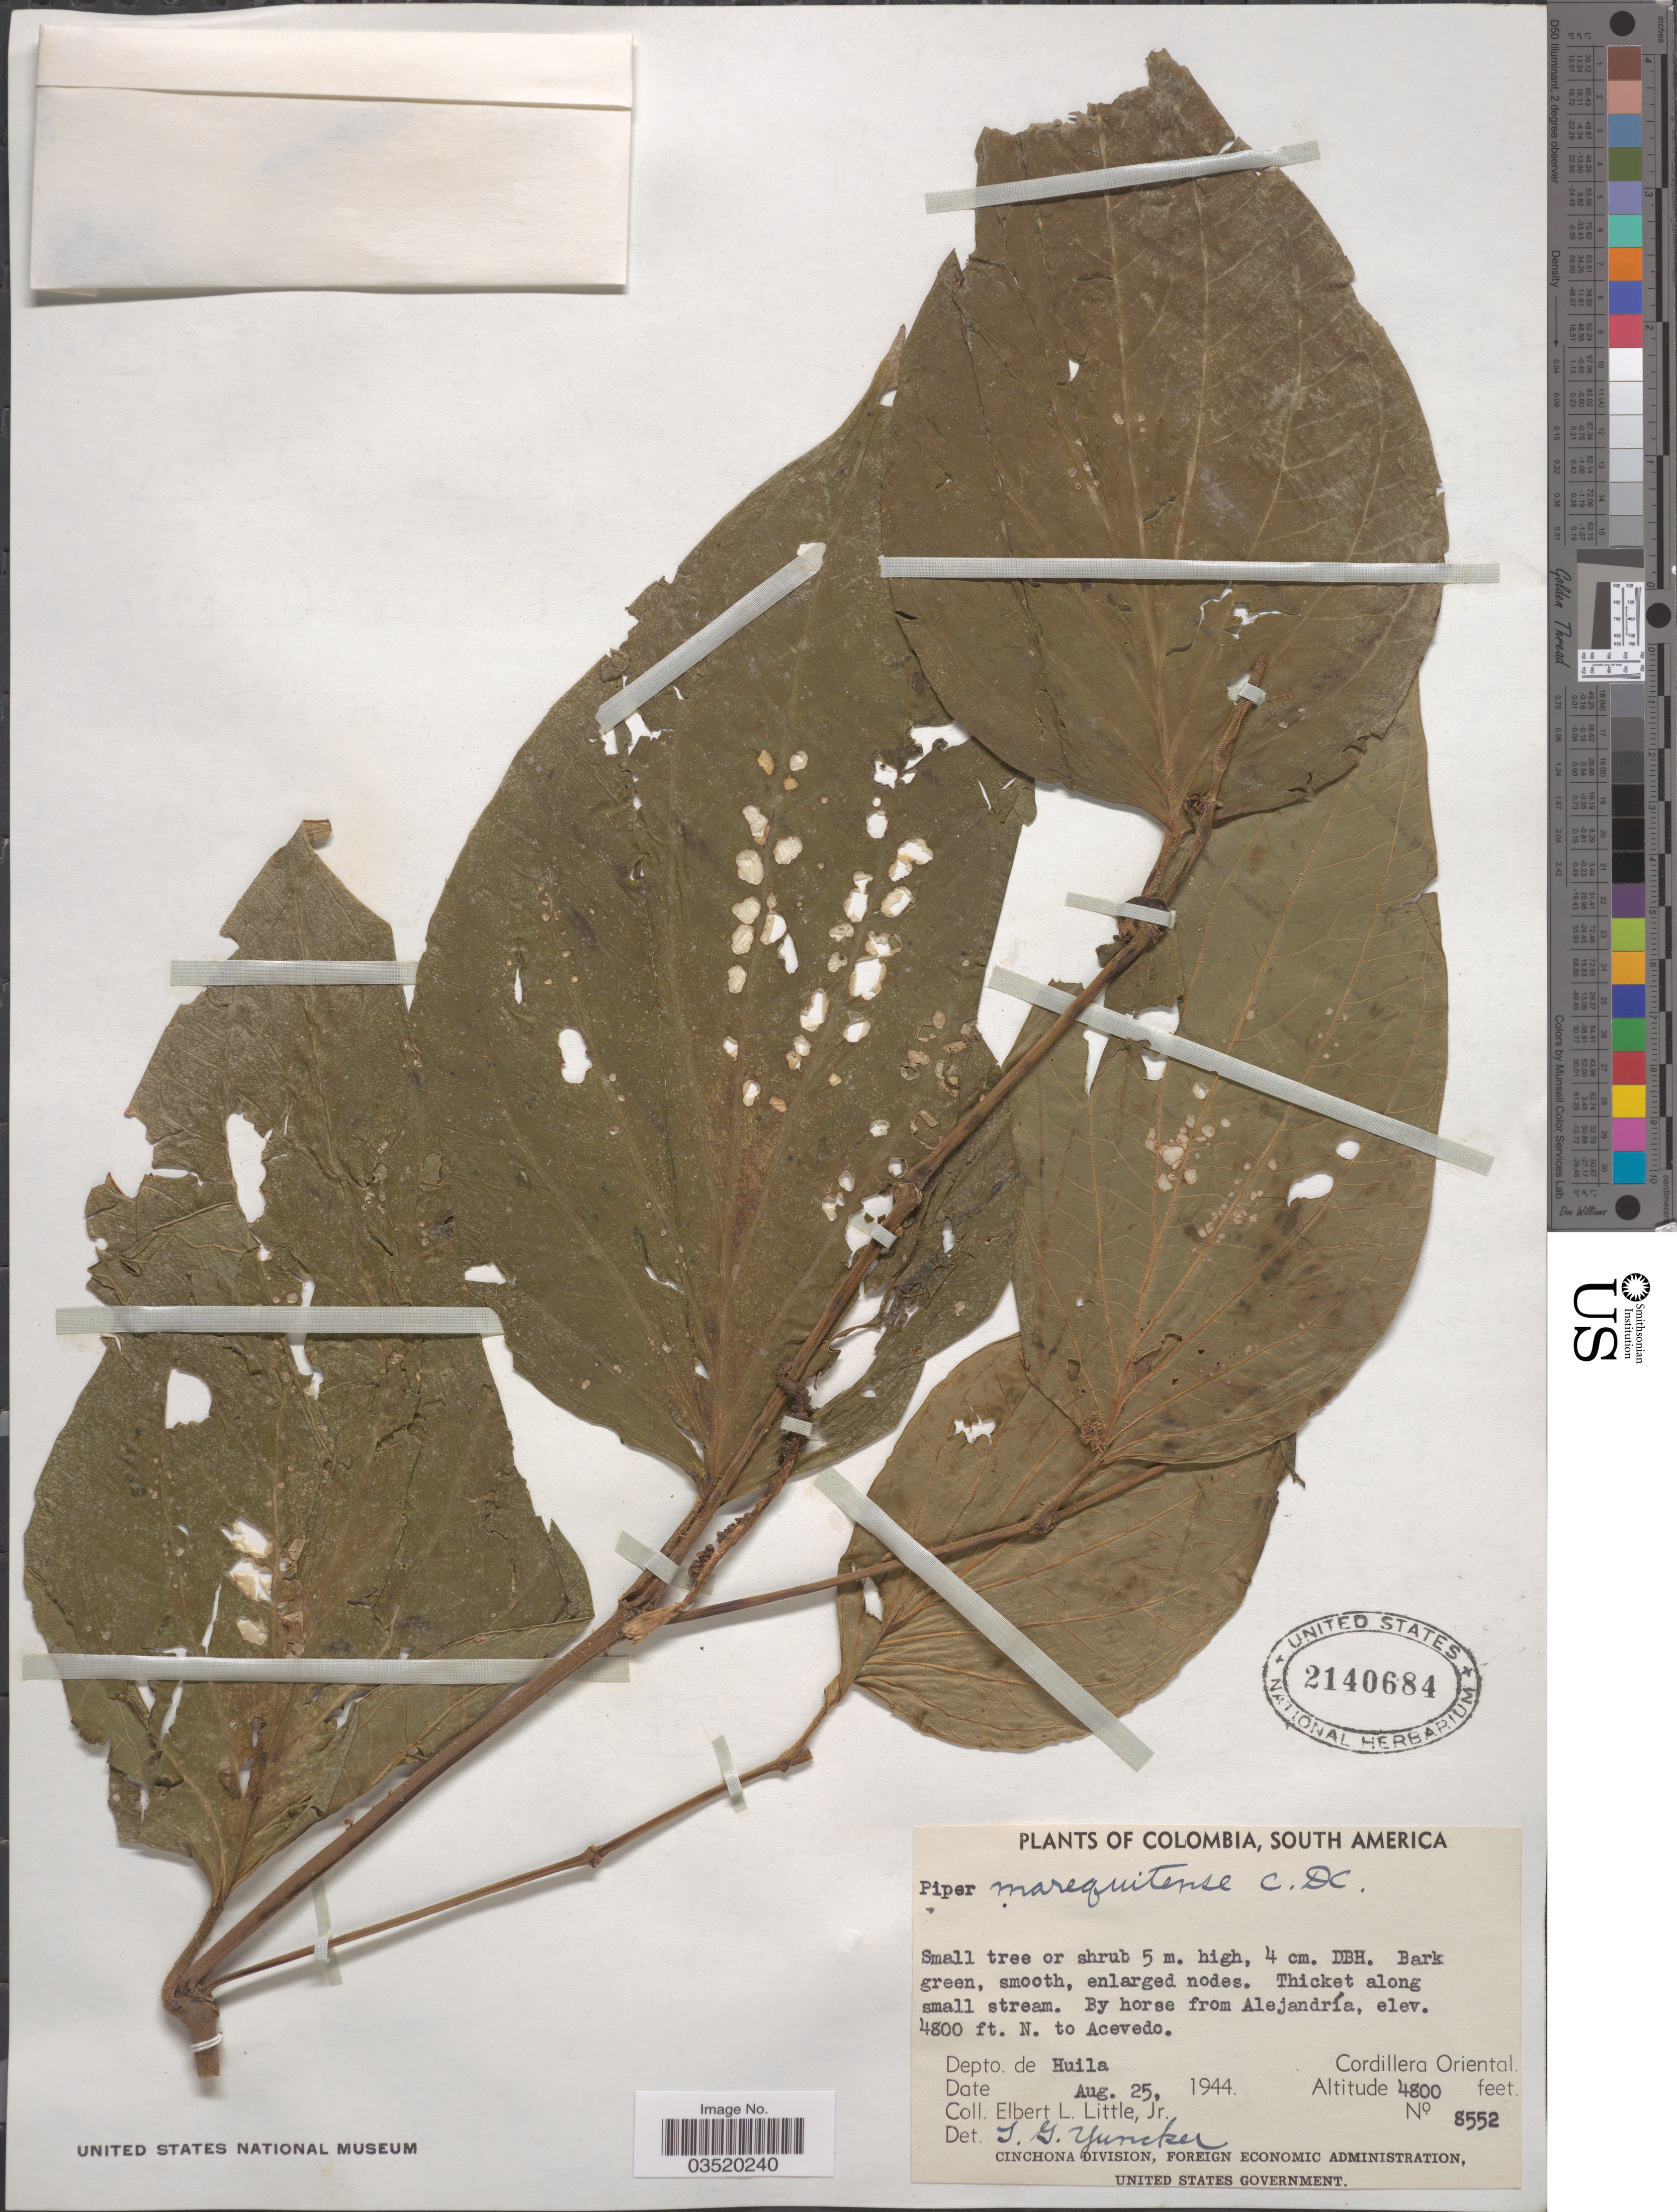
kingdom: Plantae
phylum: Tracheophyta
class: Magnoliopsida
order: Piperales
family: Piperaceae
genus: Piper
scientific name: Piper marequitense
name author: C. DC.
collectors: E. L. Little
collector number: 8552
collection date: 1944-08-25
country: Colombia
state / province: Huila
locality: By horse from Alejandría. N. to Acevedo. Depto. de Huila. Cordillera Oriental.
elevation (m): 1463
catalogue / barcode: US 2140684